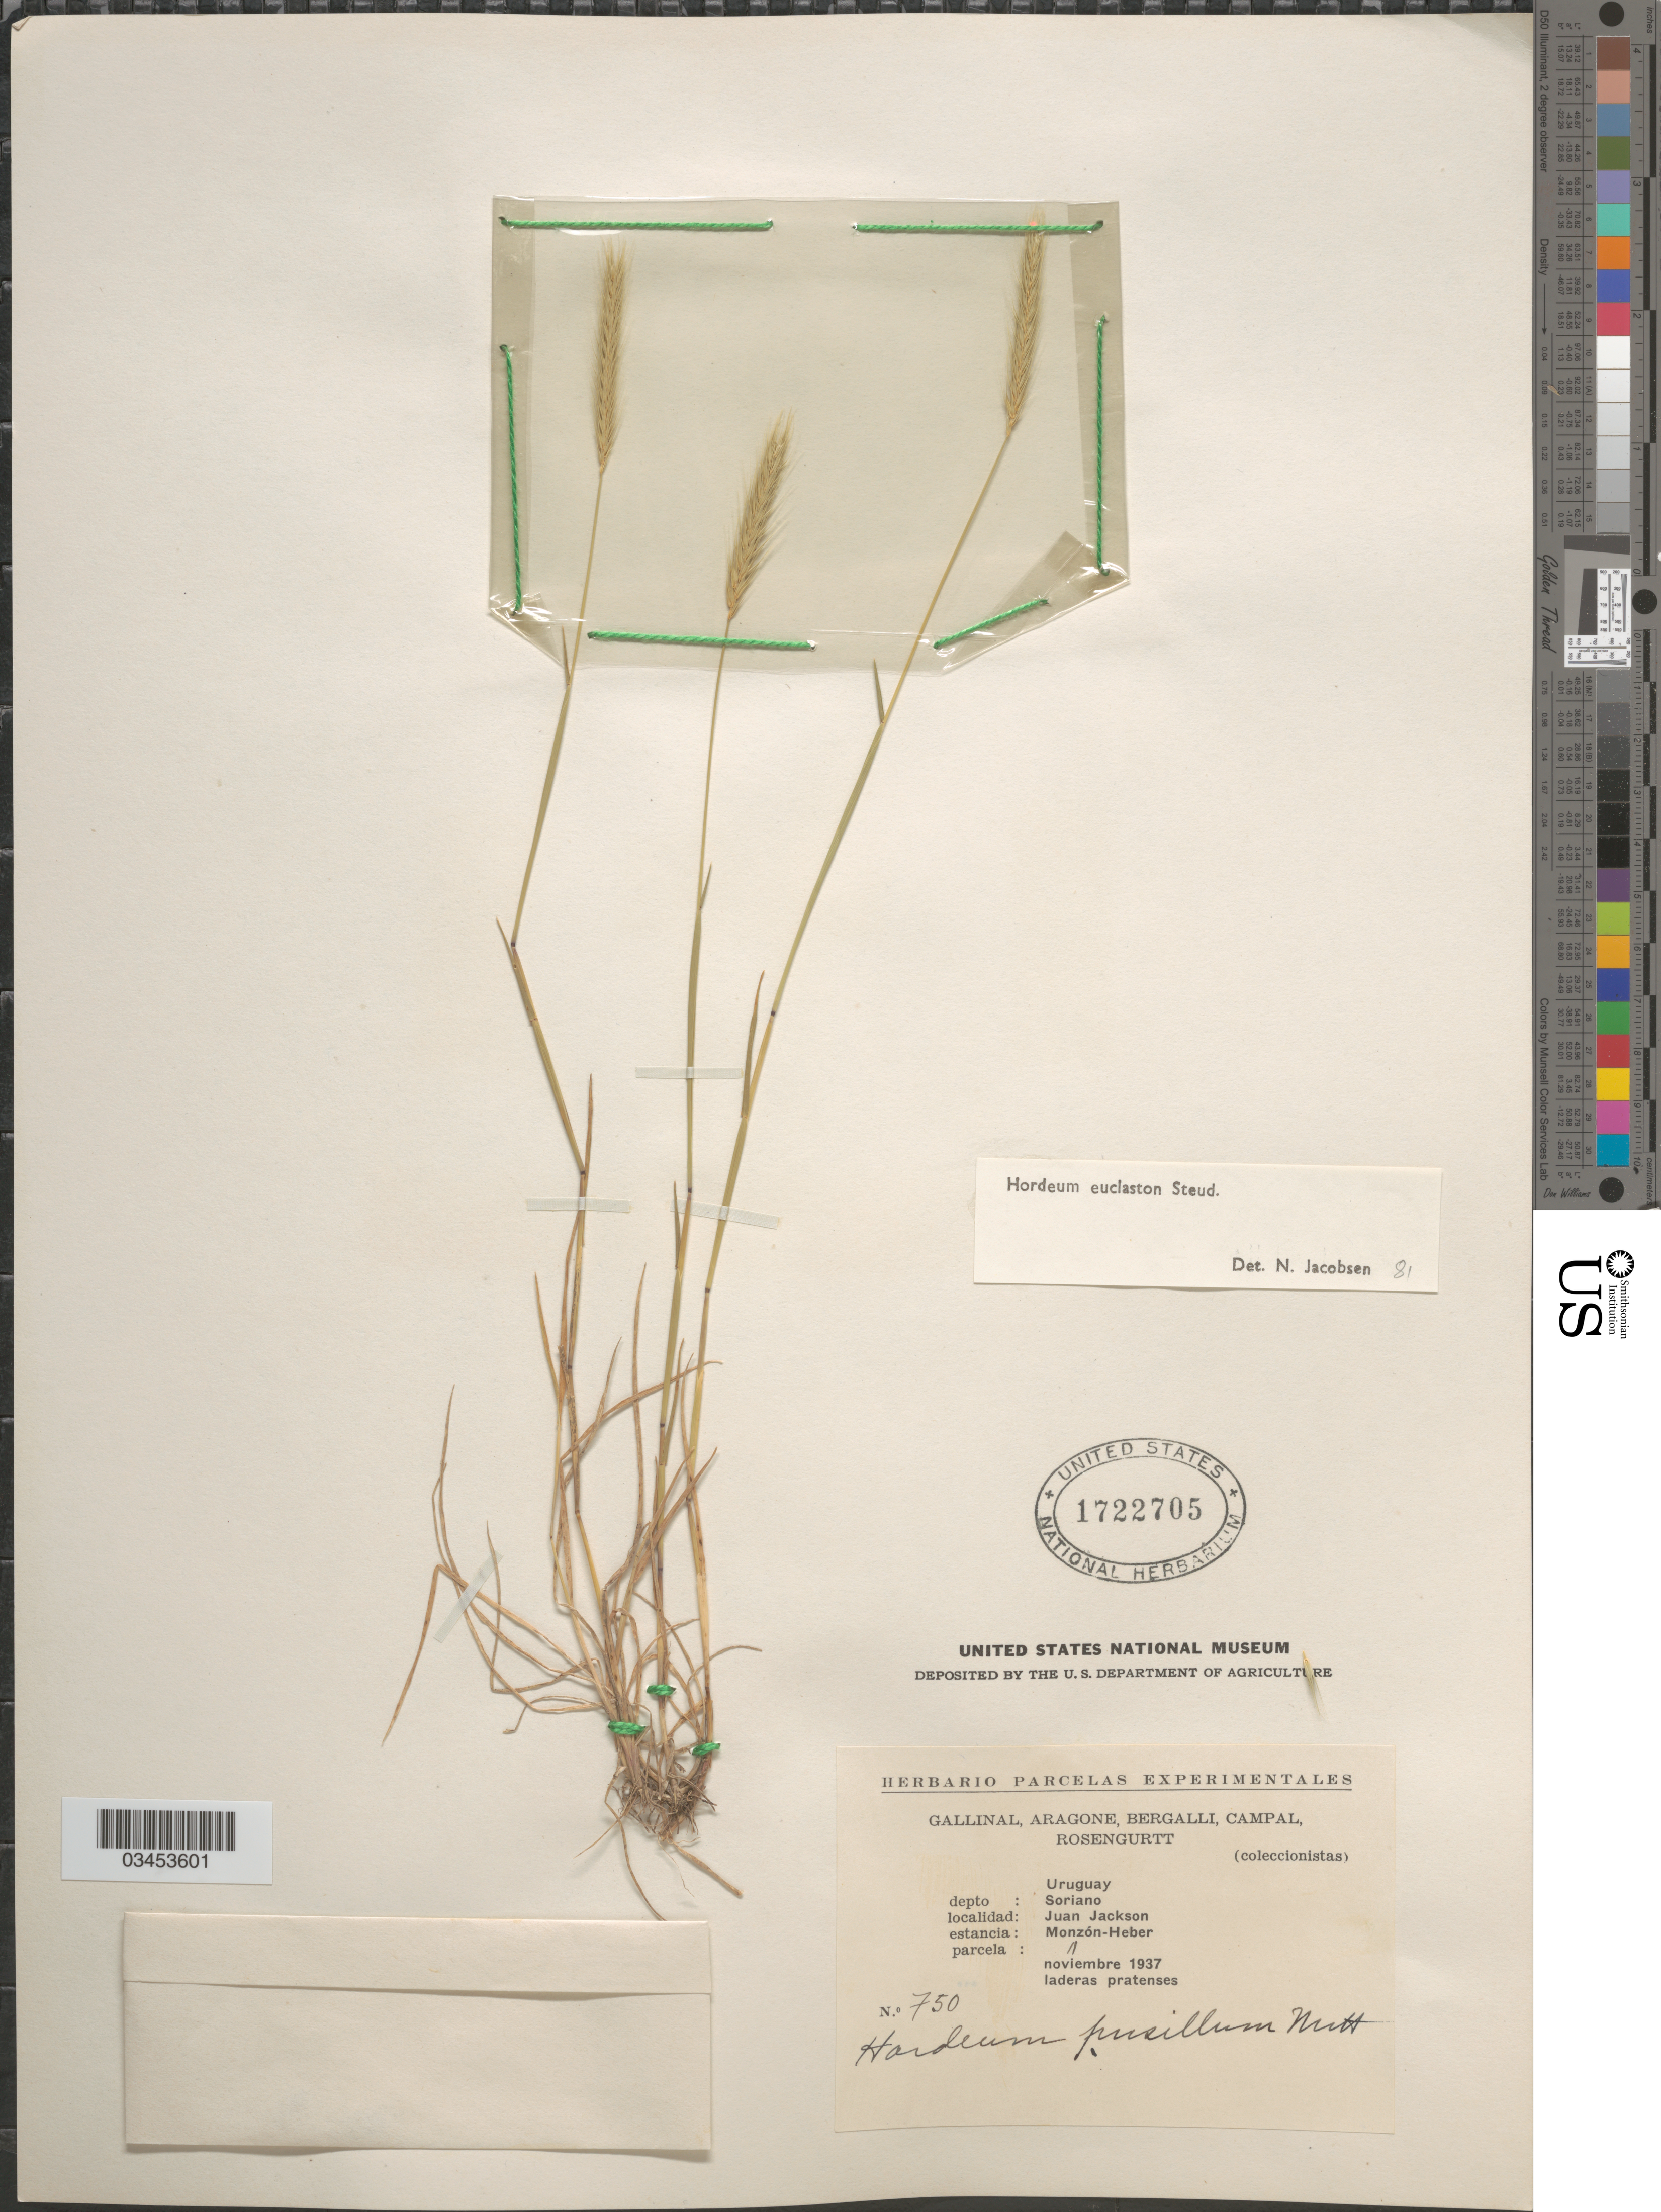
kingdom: Plantae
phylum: Tracheophyta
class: Liliopsida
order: Poales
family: Poaceae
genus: Hordeum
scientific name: Hordeum euclaston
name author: Steud.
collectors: -. Gallinal, -- Aragone, -- Bergalli, -- Campal & Rosengurtt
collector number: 750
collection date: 1937-11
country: Uruguay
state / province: Soriano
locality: Depto : Soriano. Juan Jackson. Estancia : Monzón-Heber. Parcela: 1.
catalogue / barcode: US 1722705